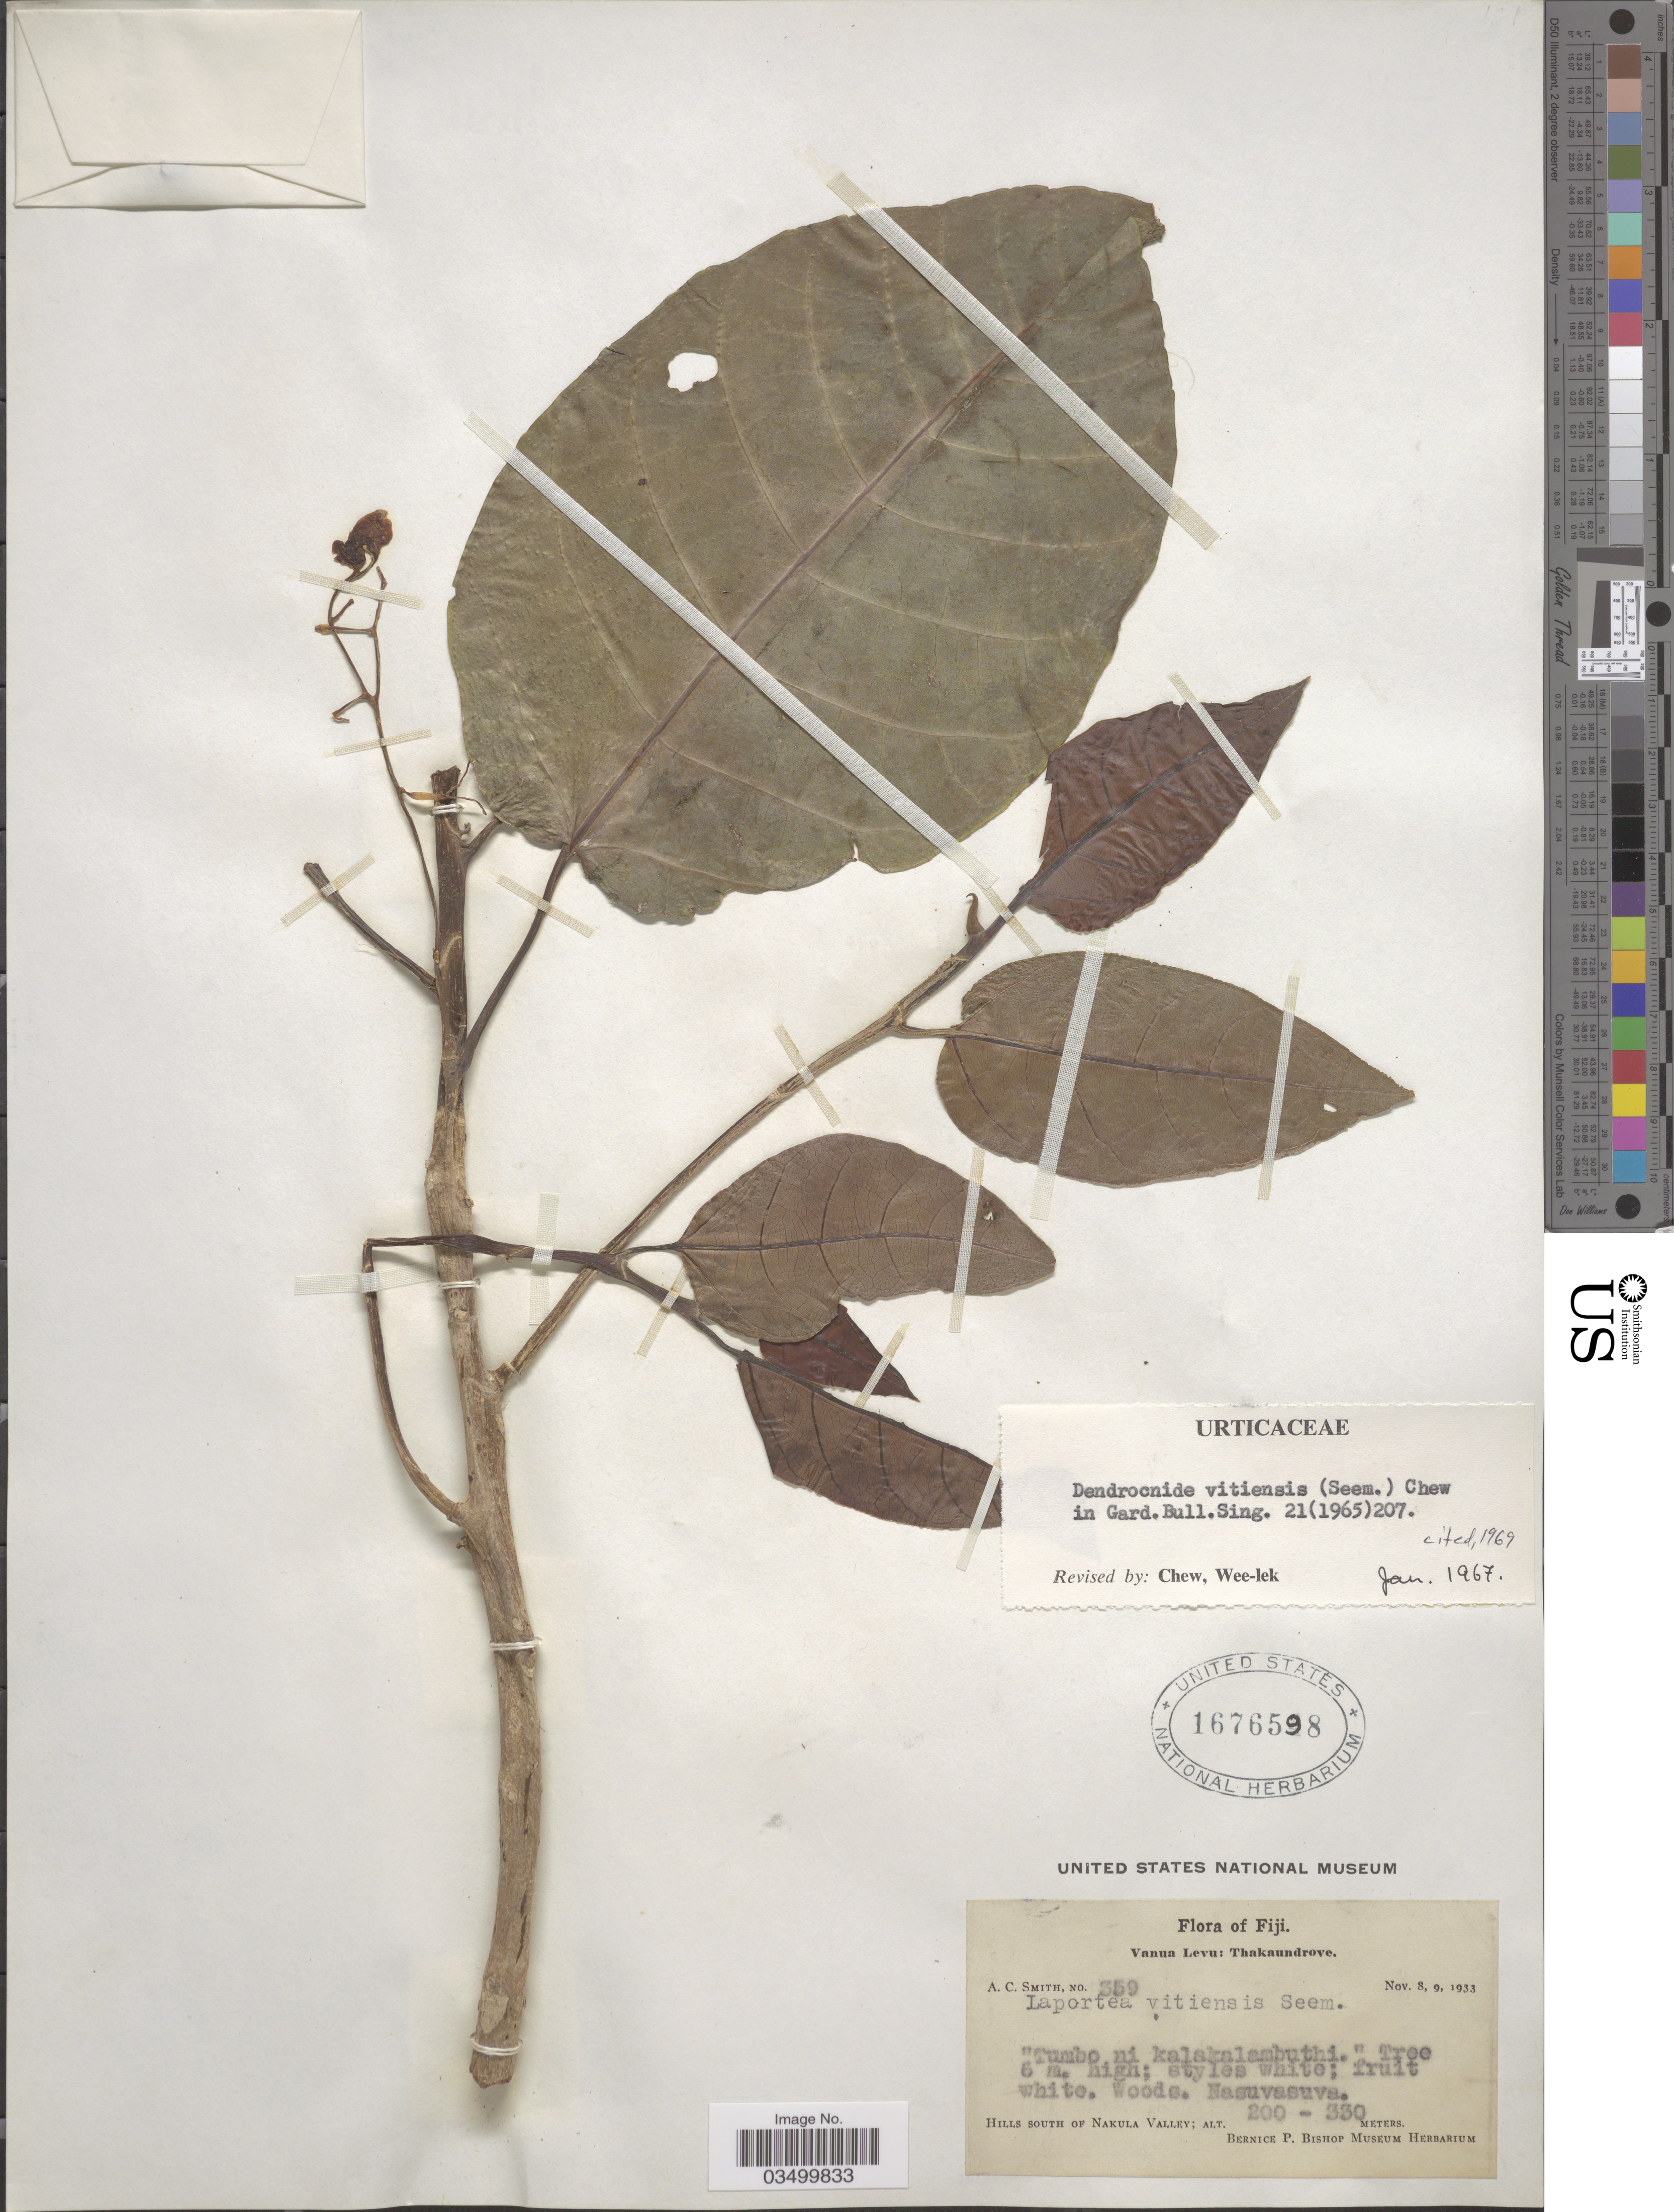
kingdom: Plantae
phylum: Tracheophyta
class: Magnoliopsida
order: Rosales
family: Urticaceae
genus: Dendrocnide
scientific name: Dendrocnide vitiensis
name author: (Seem.) Chew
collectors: A. C. Smith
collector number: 359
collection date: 1933-11-08/1933-11-09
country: Fiji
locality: Vanua Levu: Thakaundrove. Hills south of Nakula Valley.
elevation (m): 200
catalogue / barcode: US 1676598